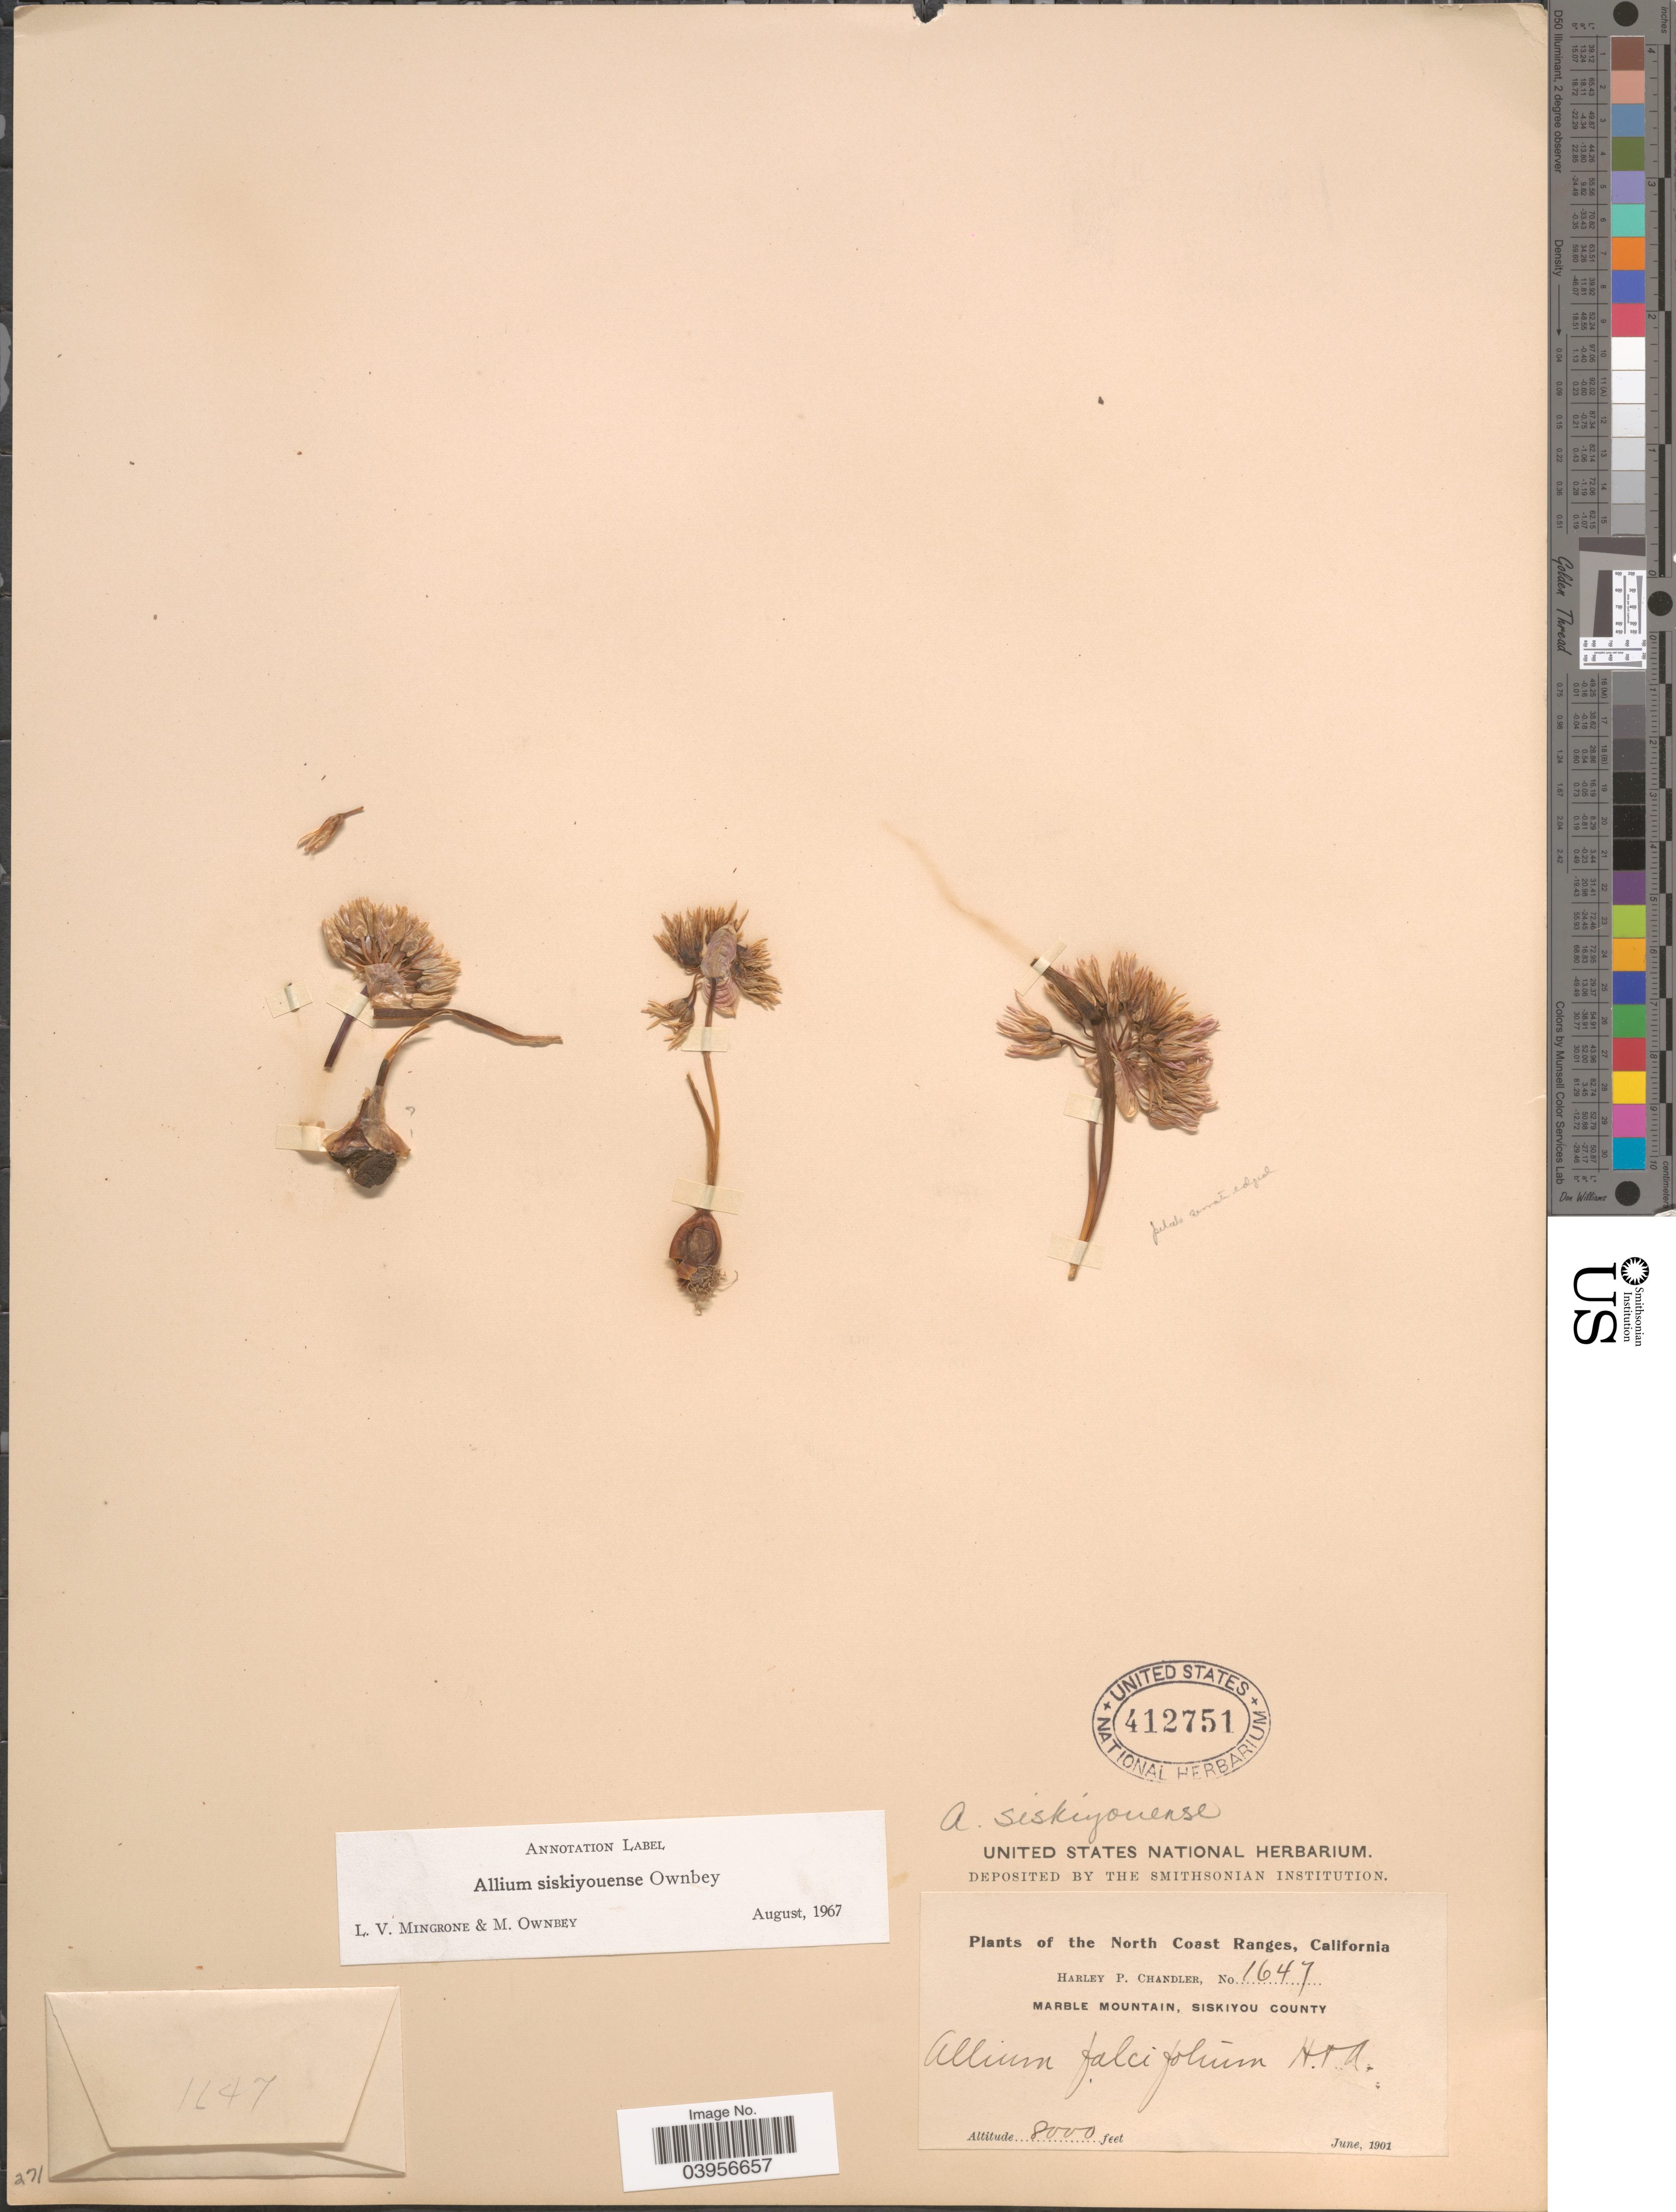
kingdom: Plantae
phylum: Tracheophyta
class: Liliopsida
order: Asparagales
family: Amaryllidaceae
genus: Allium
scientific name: Allium siskiyouense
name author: Ownbey ex Traub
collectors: H. Chandler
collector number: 1647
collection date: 1901-06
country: United States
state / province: California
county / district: Siskiyou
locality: North Coast Ranges. Marble Mountain, Siskiyou County.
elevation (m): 2438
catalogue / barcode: US 412751